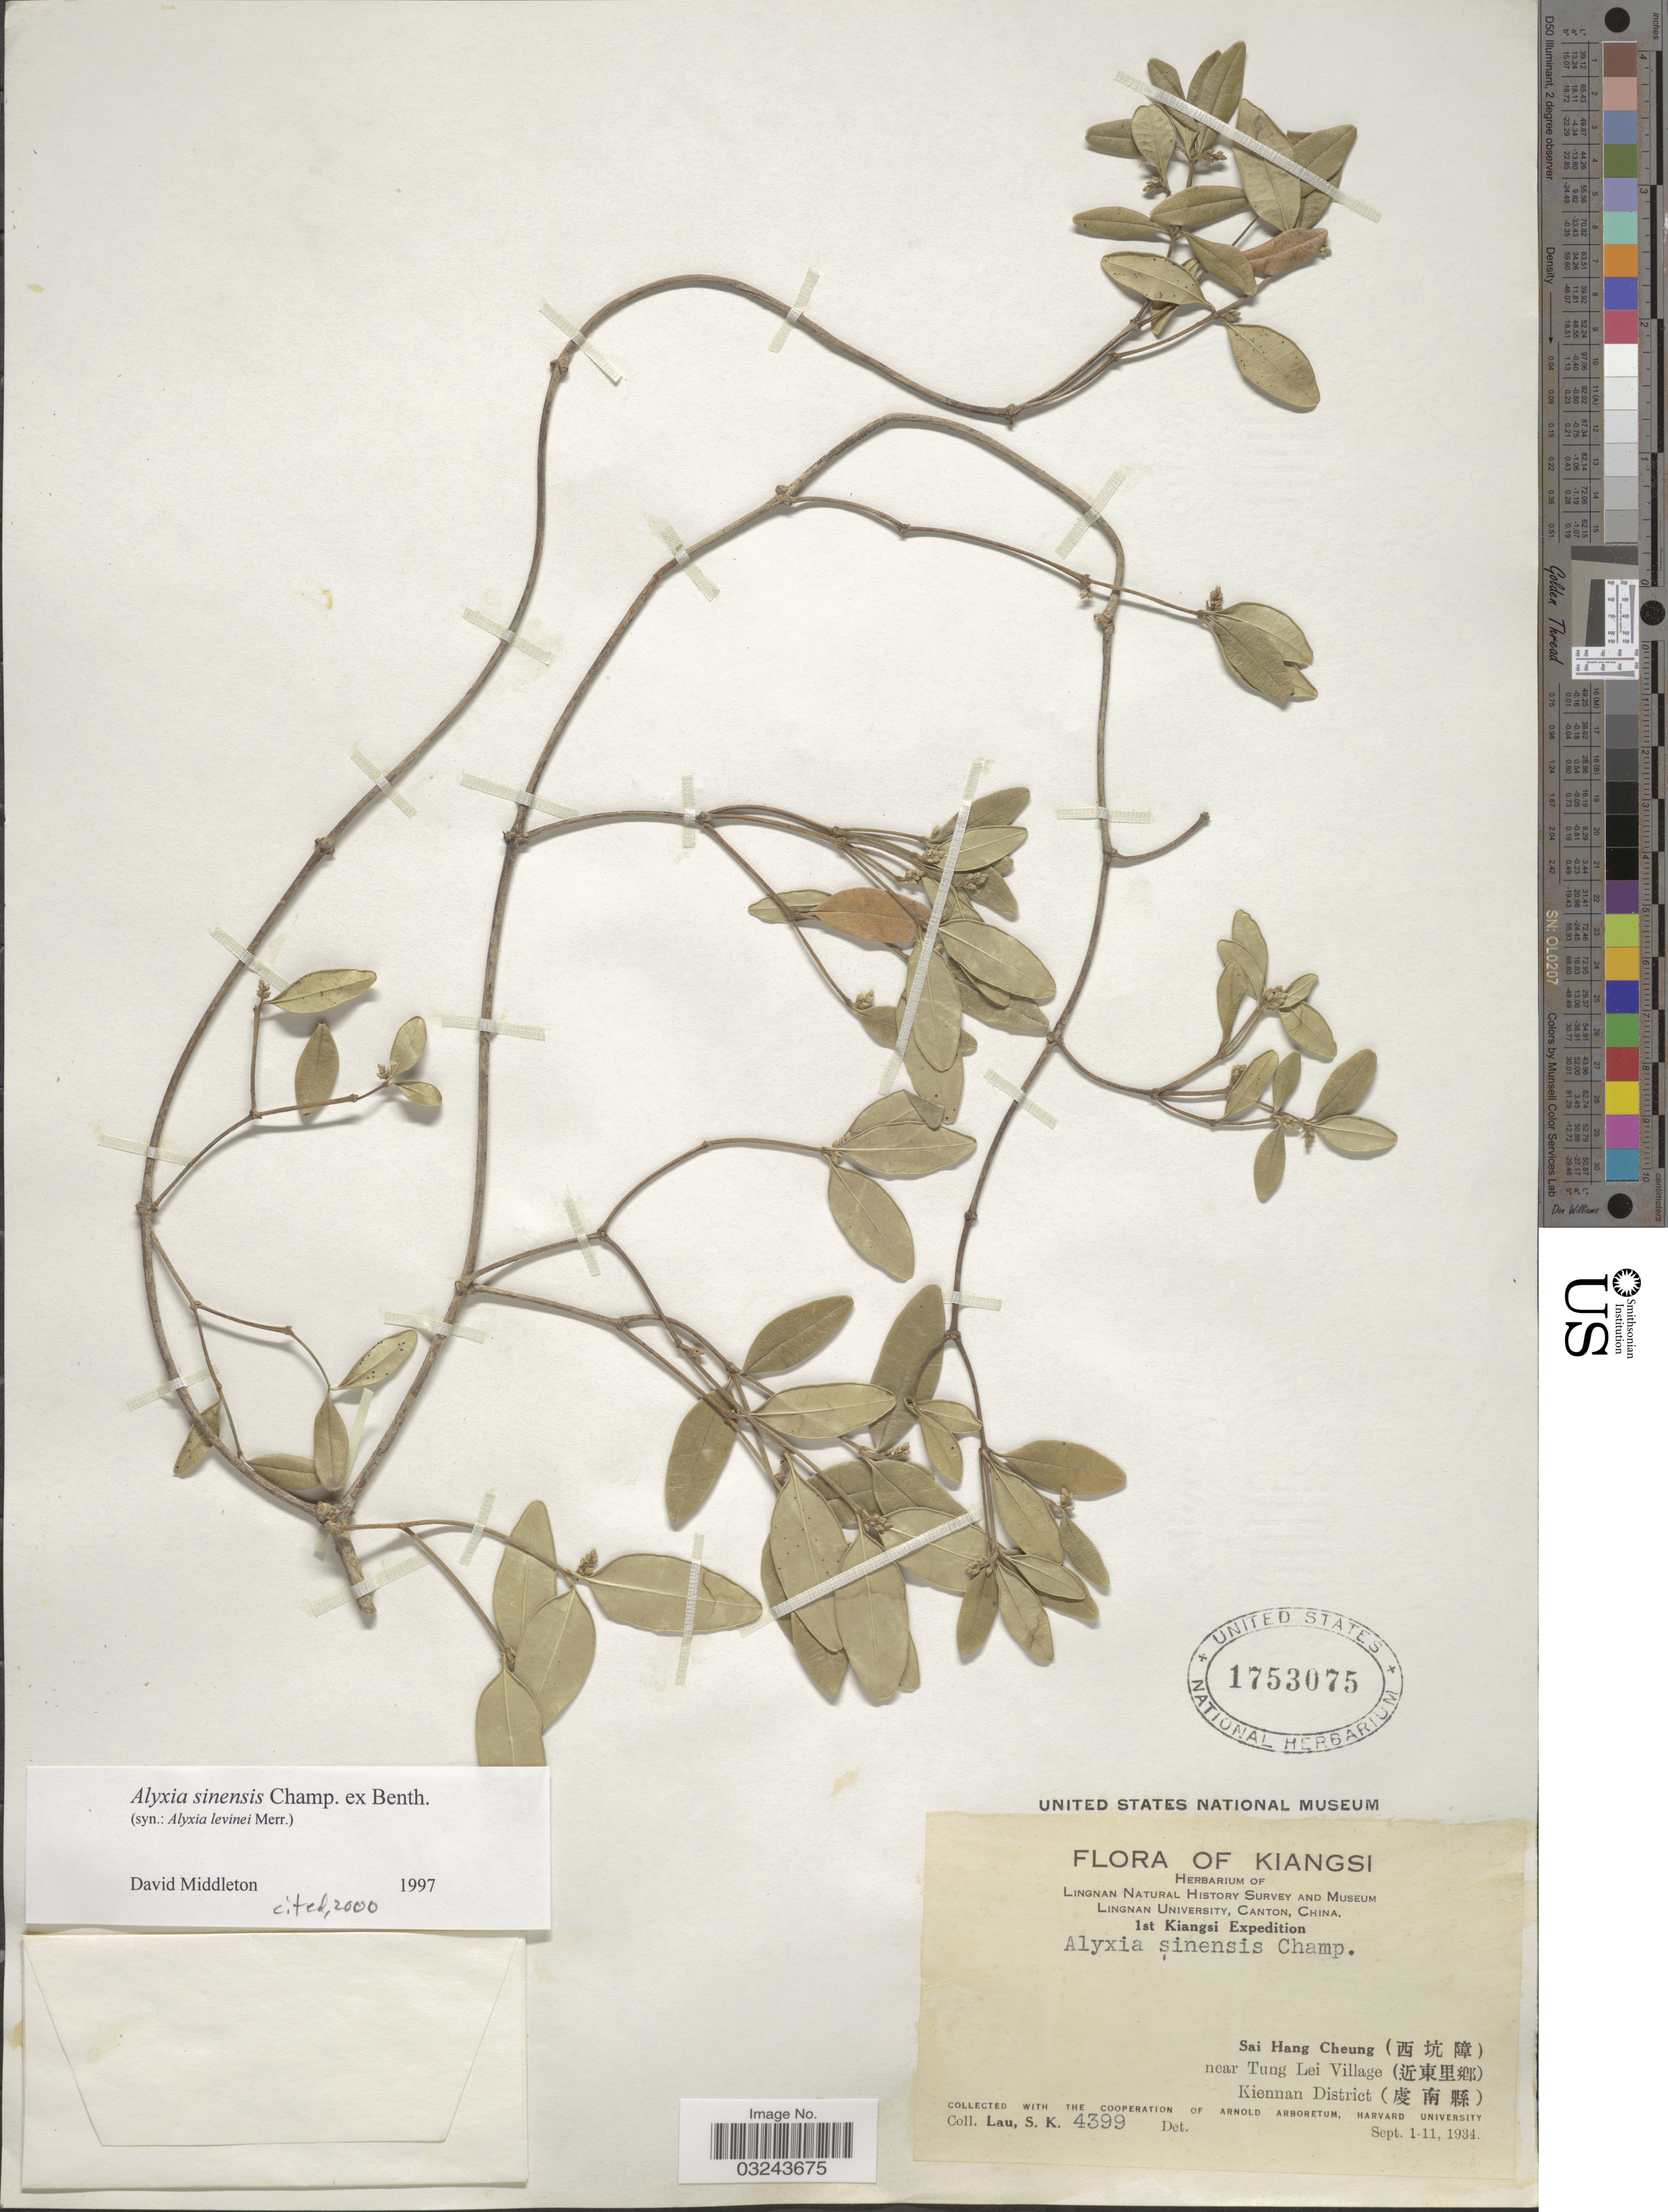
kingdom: Plantae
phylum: Tracheophyta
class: Magnoliopsida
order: Gentianales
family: Apocynaceae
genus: Alyxia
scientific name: Alyxia sinensis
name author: Champ. ex Benth.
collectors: S. K. Lau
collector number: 4399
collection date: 1934-09-01/1934-09-11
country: China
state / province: Jiangxi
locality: Kiangsi. Sai Hang Cheung X, near Tung Lei Village X, Kiennan District X.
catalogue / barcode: US 1753075